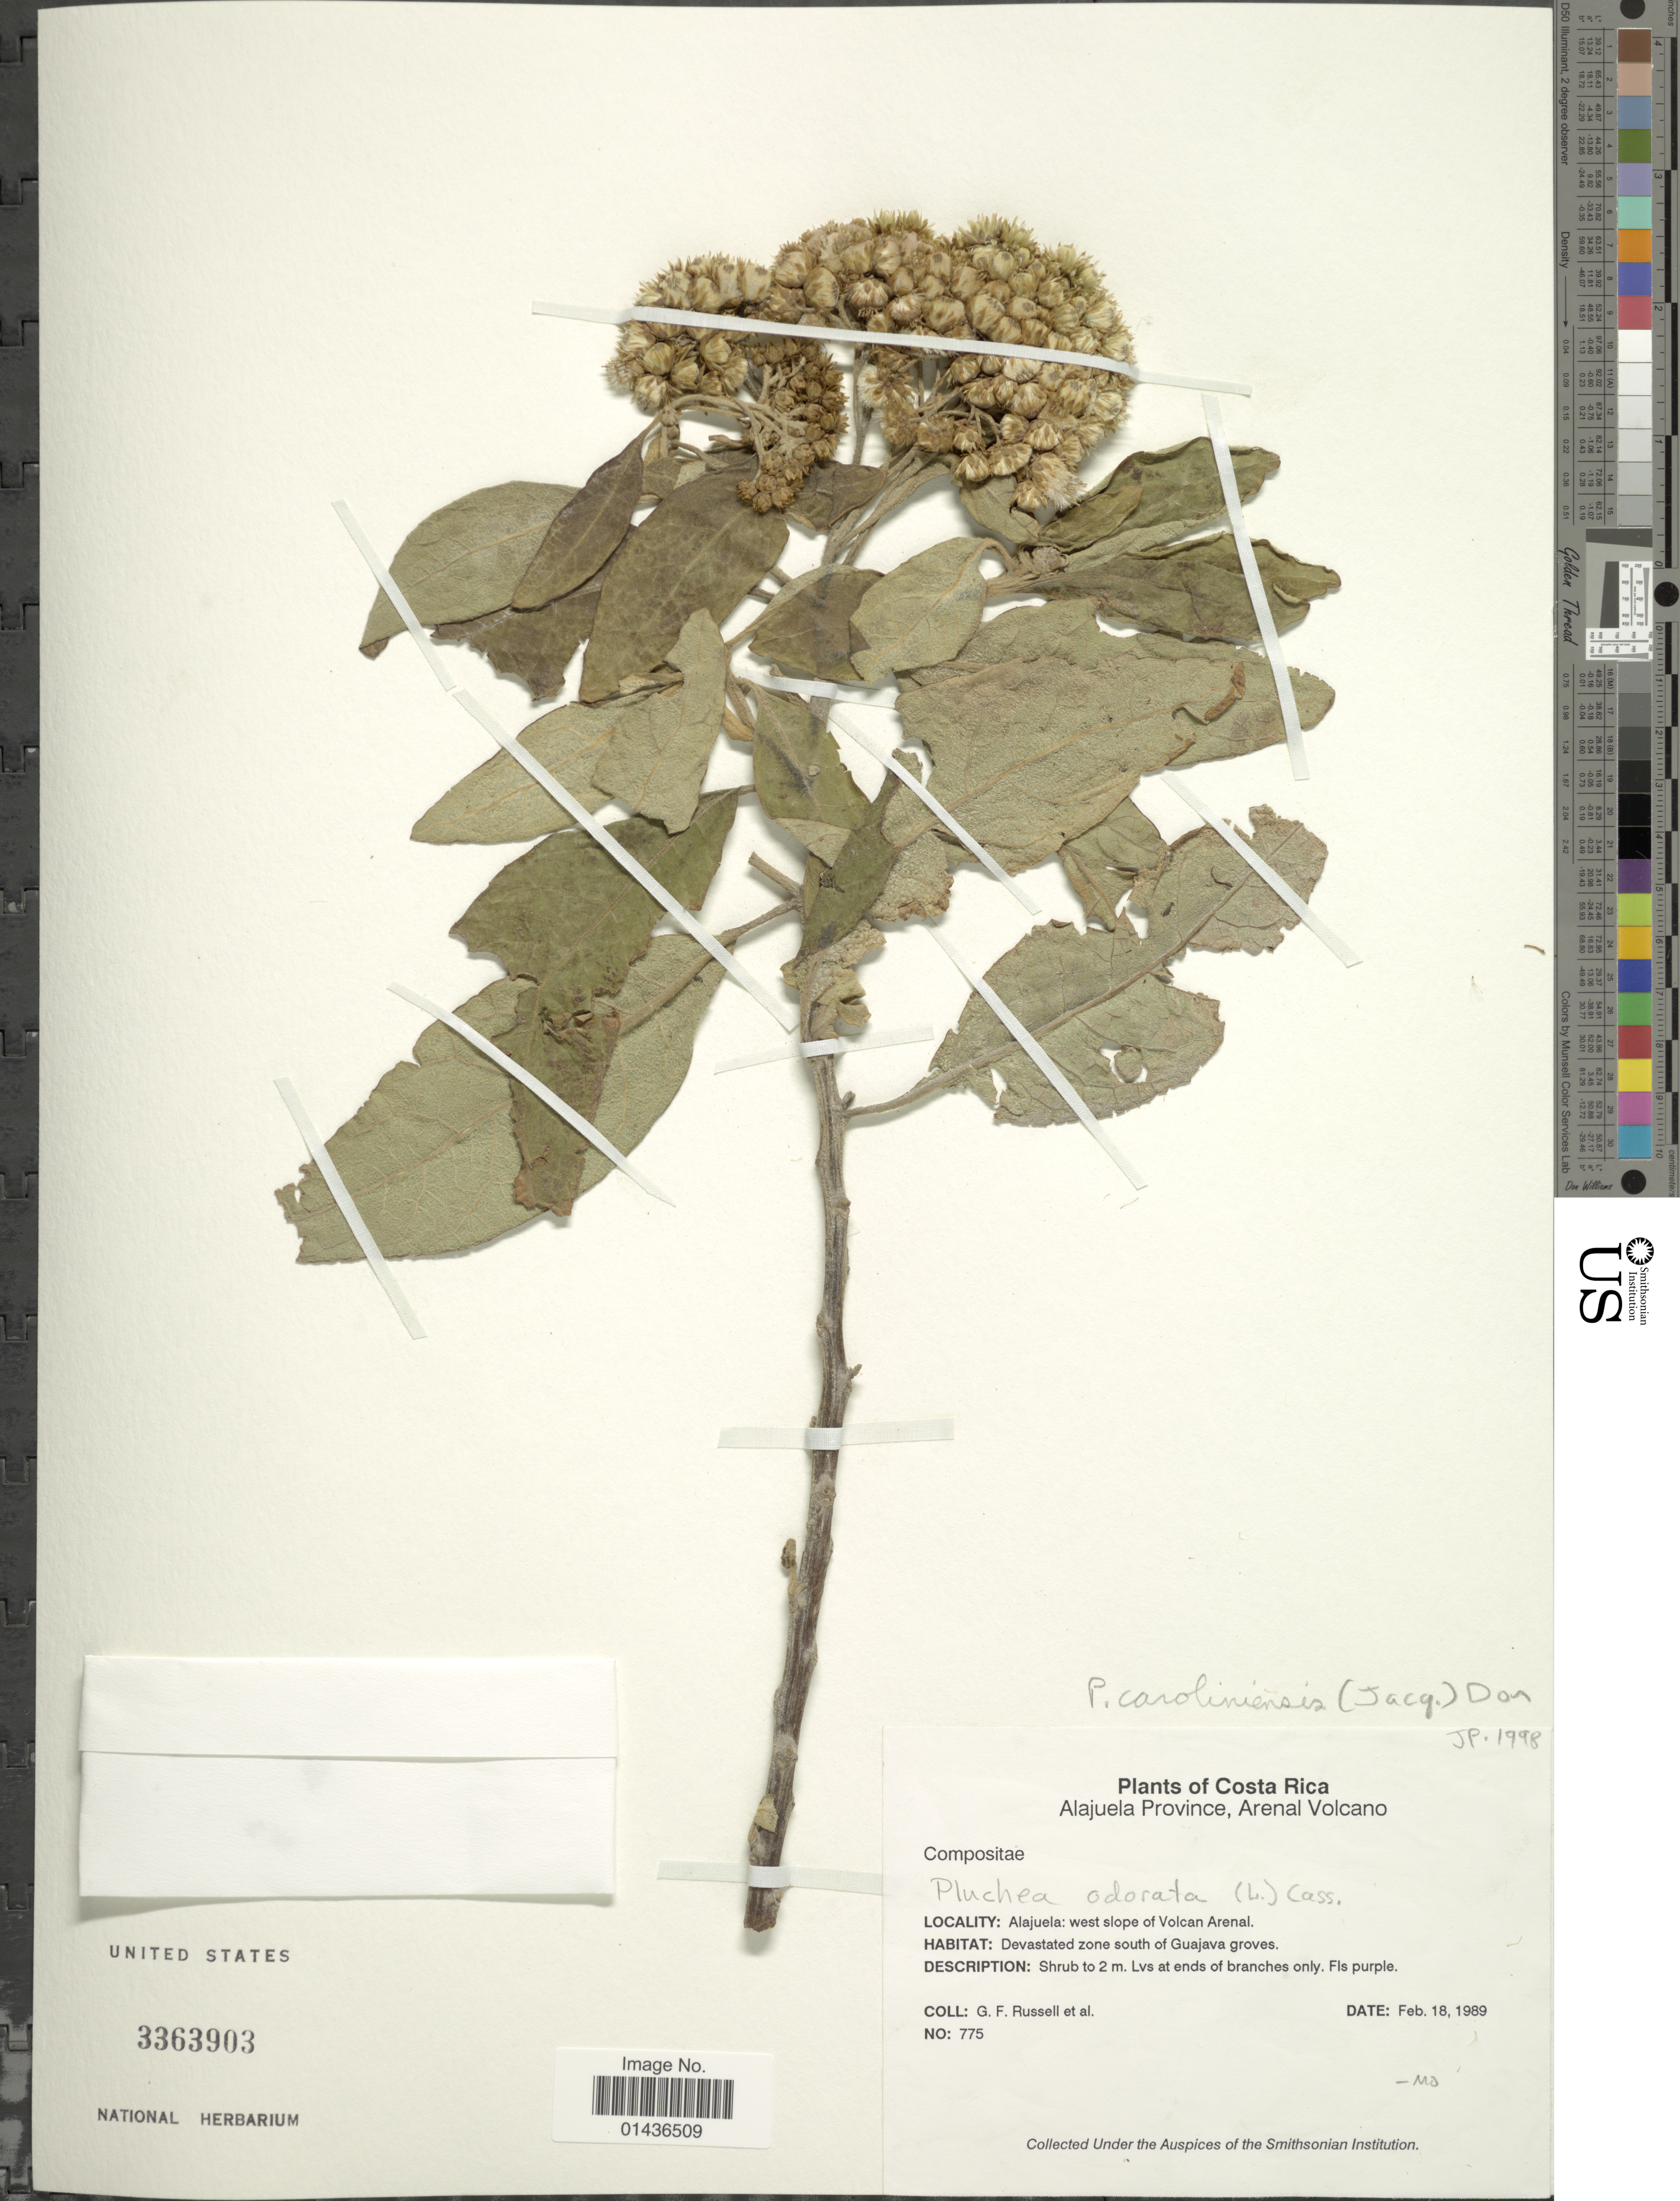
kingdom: Plantae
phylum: Tracheophyta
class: Magnoliopsida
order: Asterales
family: Asteraceae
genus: Pluchea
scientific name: Pluchea carolinensis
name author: (Jacq.) D. Don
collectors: G. Russell & et al.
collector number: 775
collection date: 1989-02-18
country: Costa Rica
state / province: Alajuela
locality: Arenal Volcano, west slope of Volcan Arenal, south of Guajava groves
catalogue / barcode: US 3363903